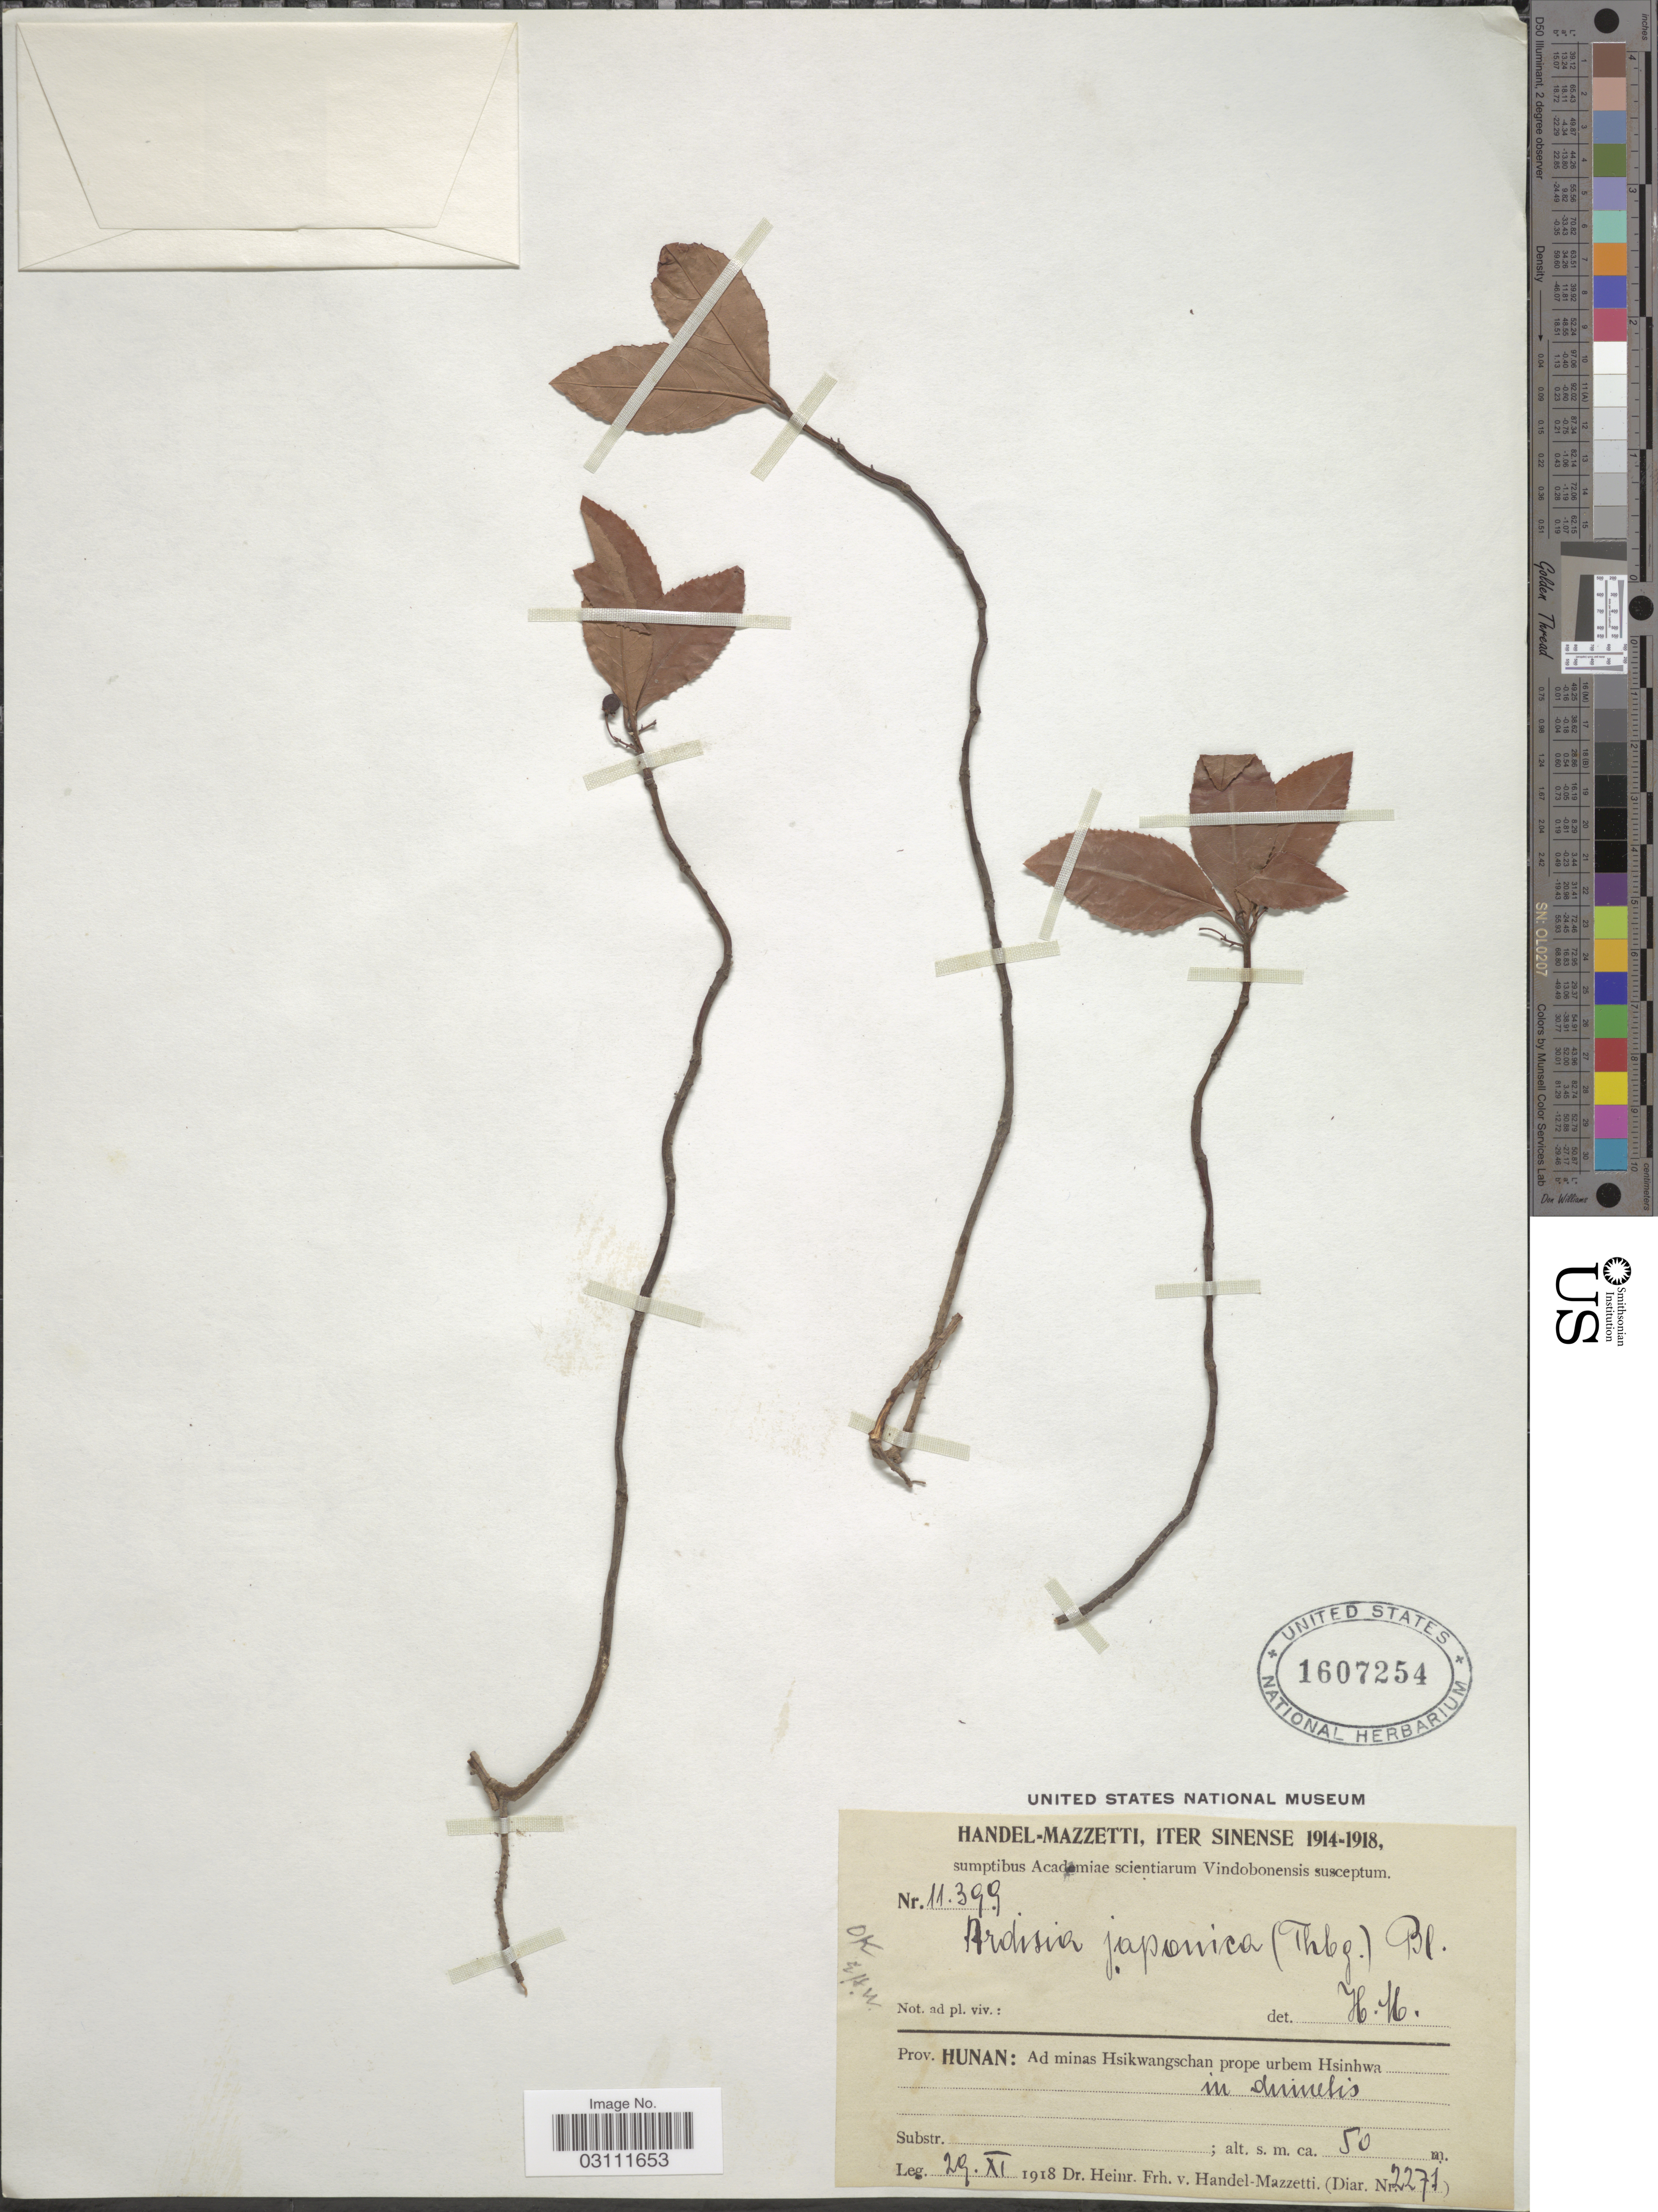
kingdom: Plantae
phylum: Tracheophyta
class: Magnoliopsida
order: Ericales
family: Primulaceae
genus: Ardisia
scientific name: Ardisia japonica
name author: (Thunb.) Blume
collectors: H. Handel-Mazzetti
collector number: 11399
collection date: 1918-11-29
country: China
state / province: Hunan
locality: Prov. Hunan: Ad minas Hsikwangschan prope urbem Hsinhwa.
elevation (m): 50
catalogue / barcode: US 1607254